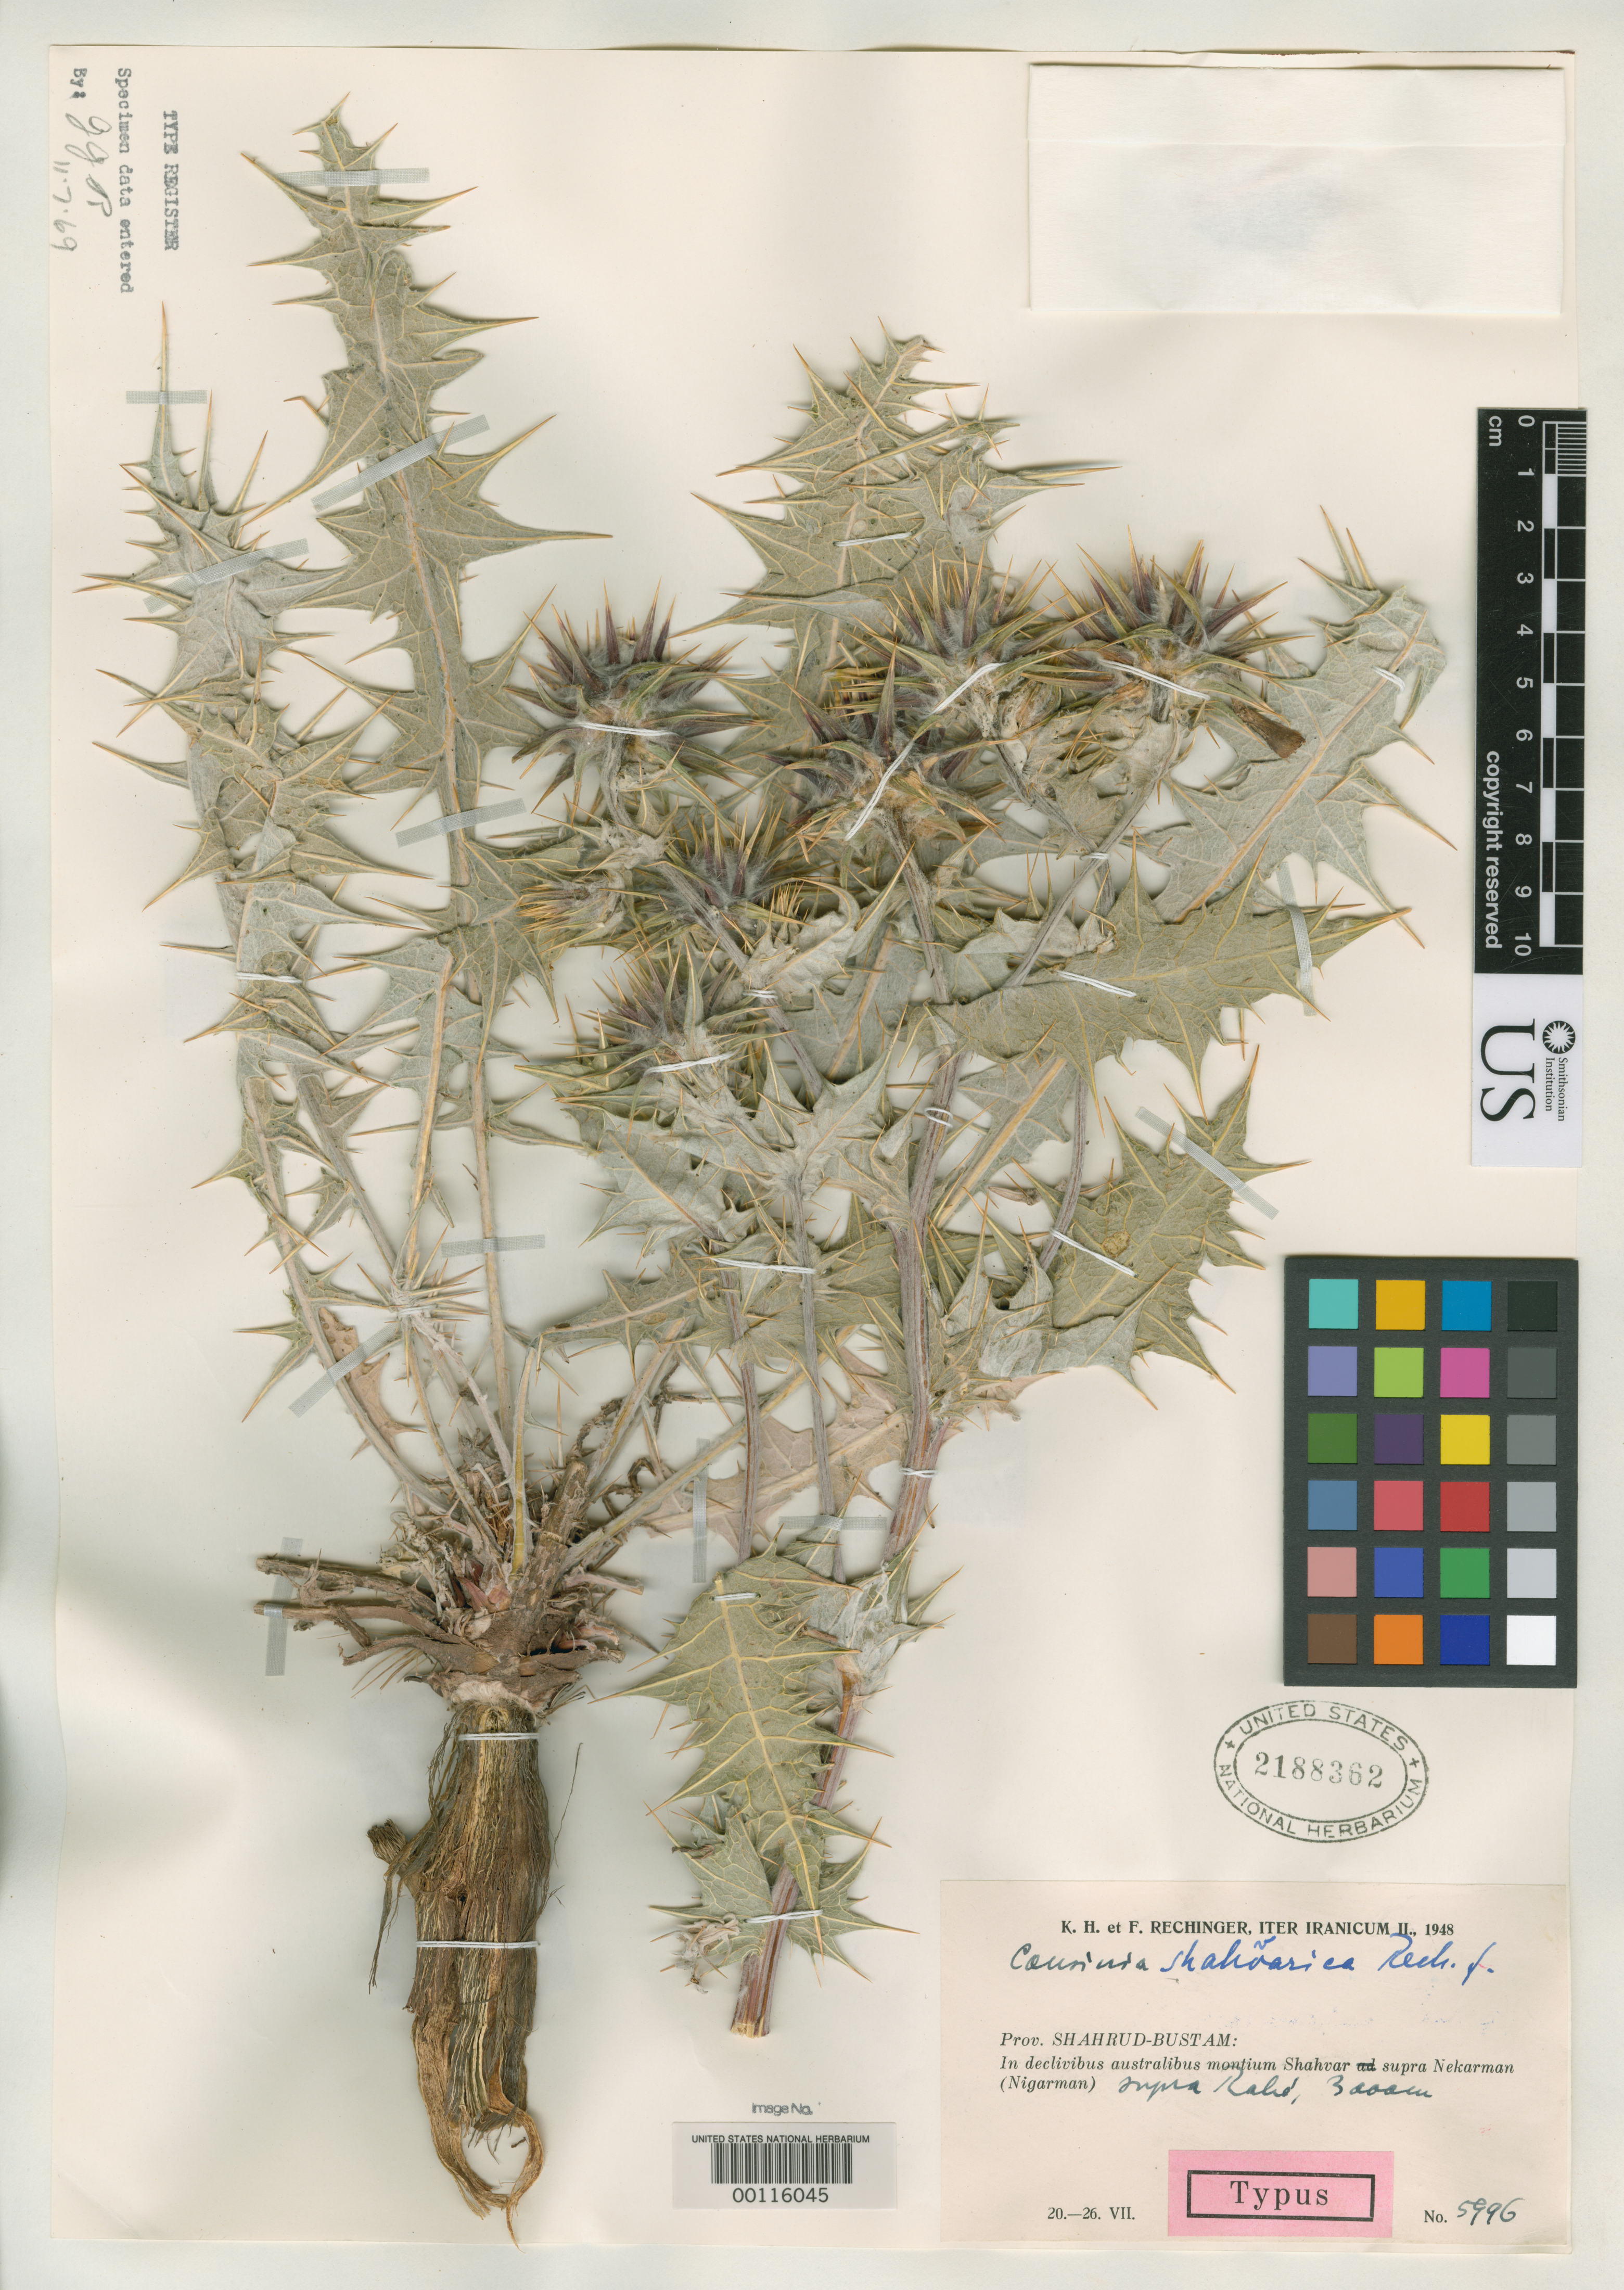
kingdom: Plantae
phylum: Tracheophyta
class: Magnoliopsida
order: Asterales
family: Asteraceae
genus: Cousinia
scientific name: Cousinia shahvarica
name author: Rech. f.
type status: Isotype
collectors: K. H. Rechinger & F. Rechinger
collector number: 5996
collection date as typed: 20 Jul 1948 to 26 Jul 1948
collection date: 1948-07-20/1948-07-26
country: Iran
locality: Mt. Shahvar above Nekarman, Shahrud-Bustam.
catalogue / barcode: US 2188362